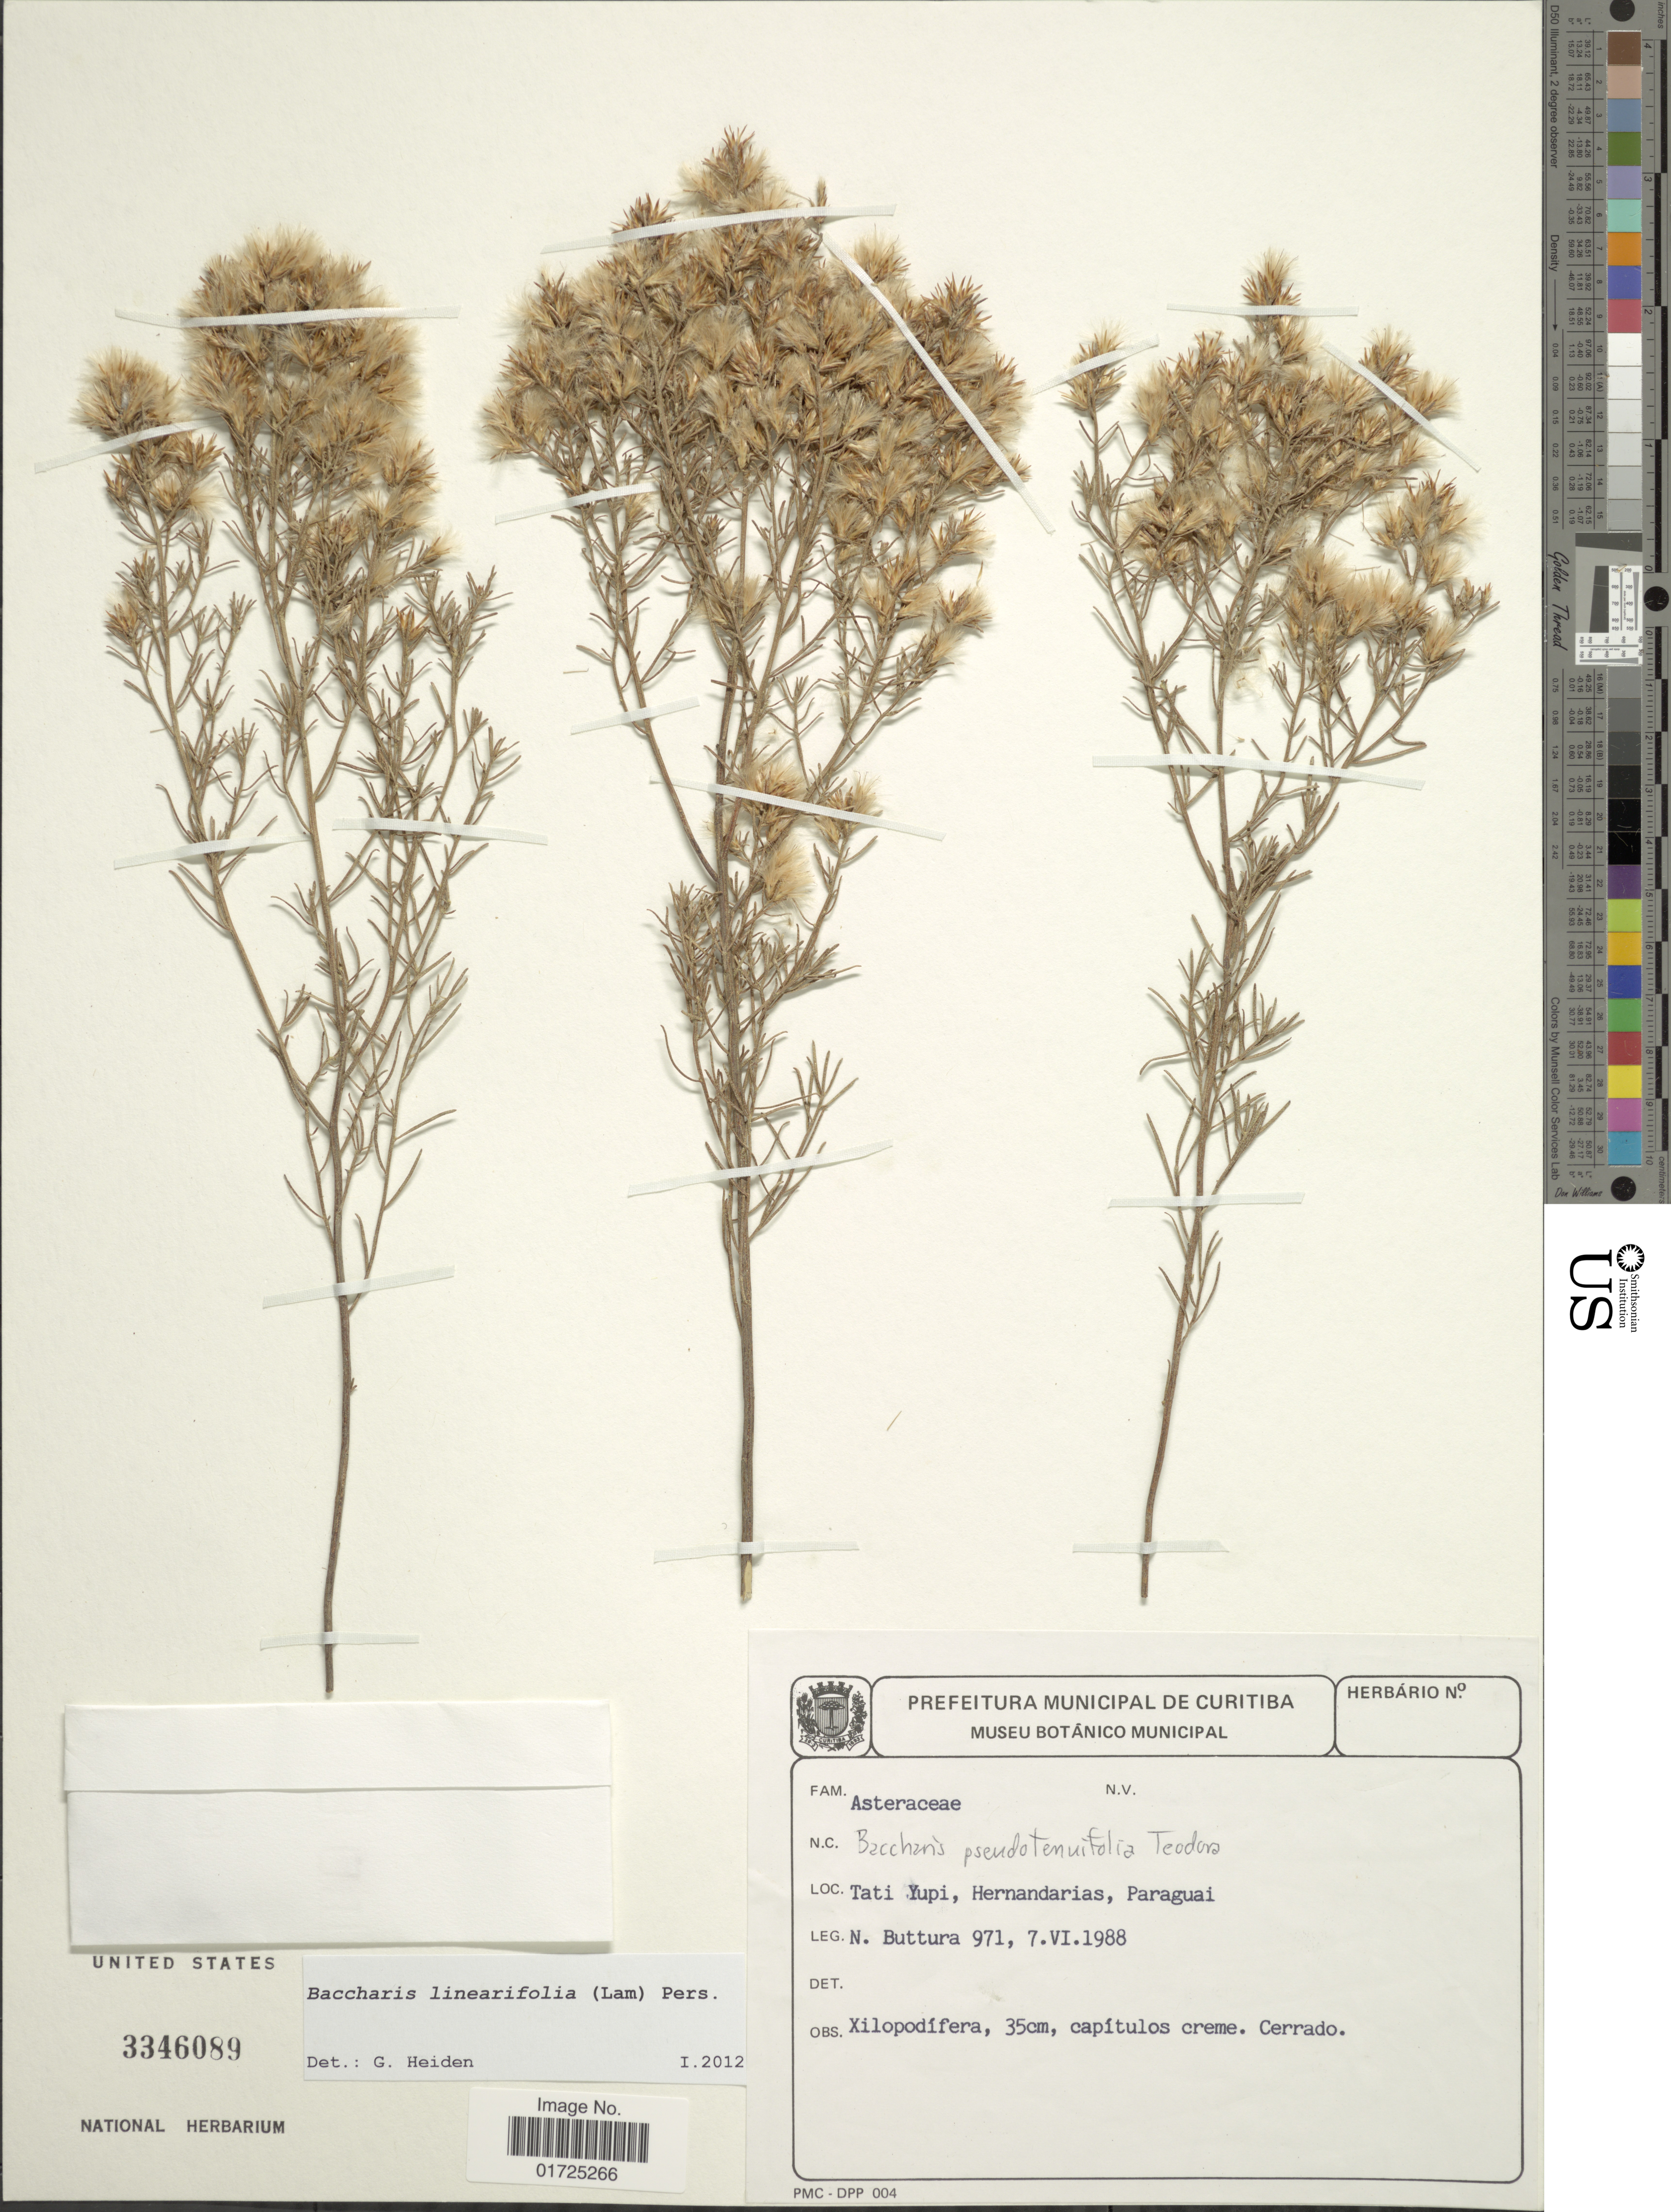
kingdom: Plantae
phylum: Tracheophyta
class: Magnoliopsida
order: Asterales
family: Asteraceae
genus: Baccharis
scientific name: Baccharis linearifolia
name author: (Lam.) Pers.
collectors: N. Buttura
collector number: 971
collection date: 1988-06-07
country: Paraguay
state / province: Paraguari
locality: Tati Yupi, Hernandarias, Paraguai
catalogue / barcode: US 3346089